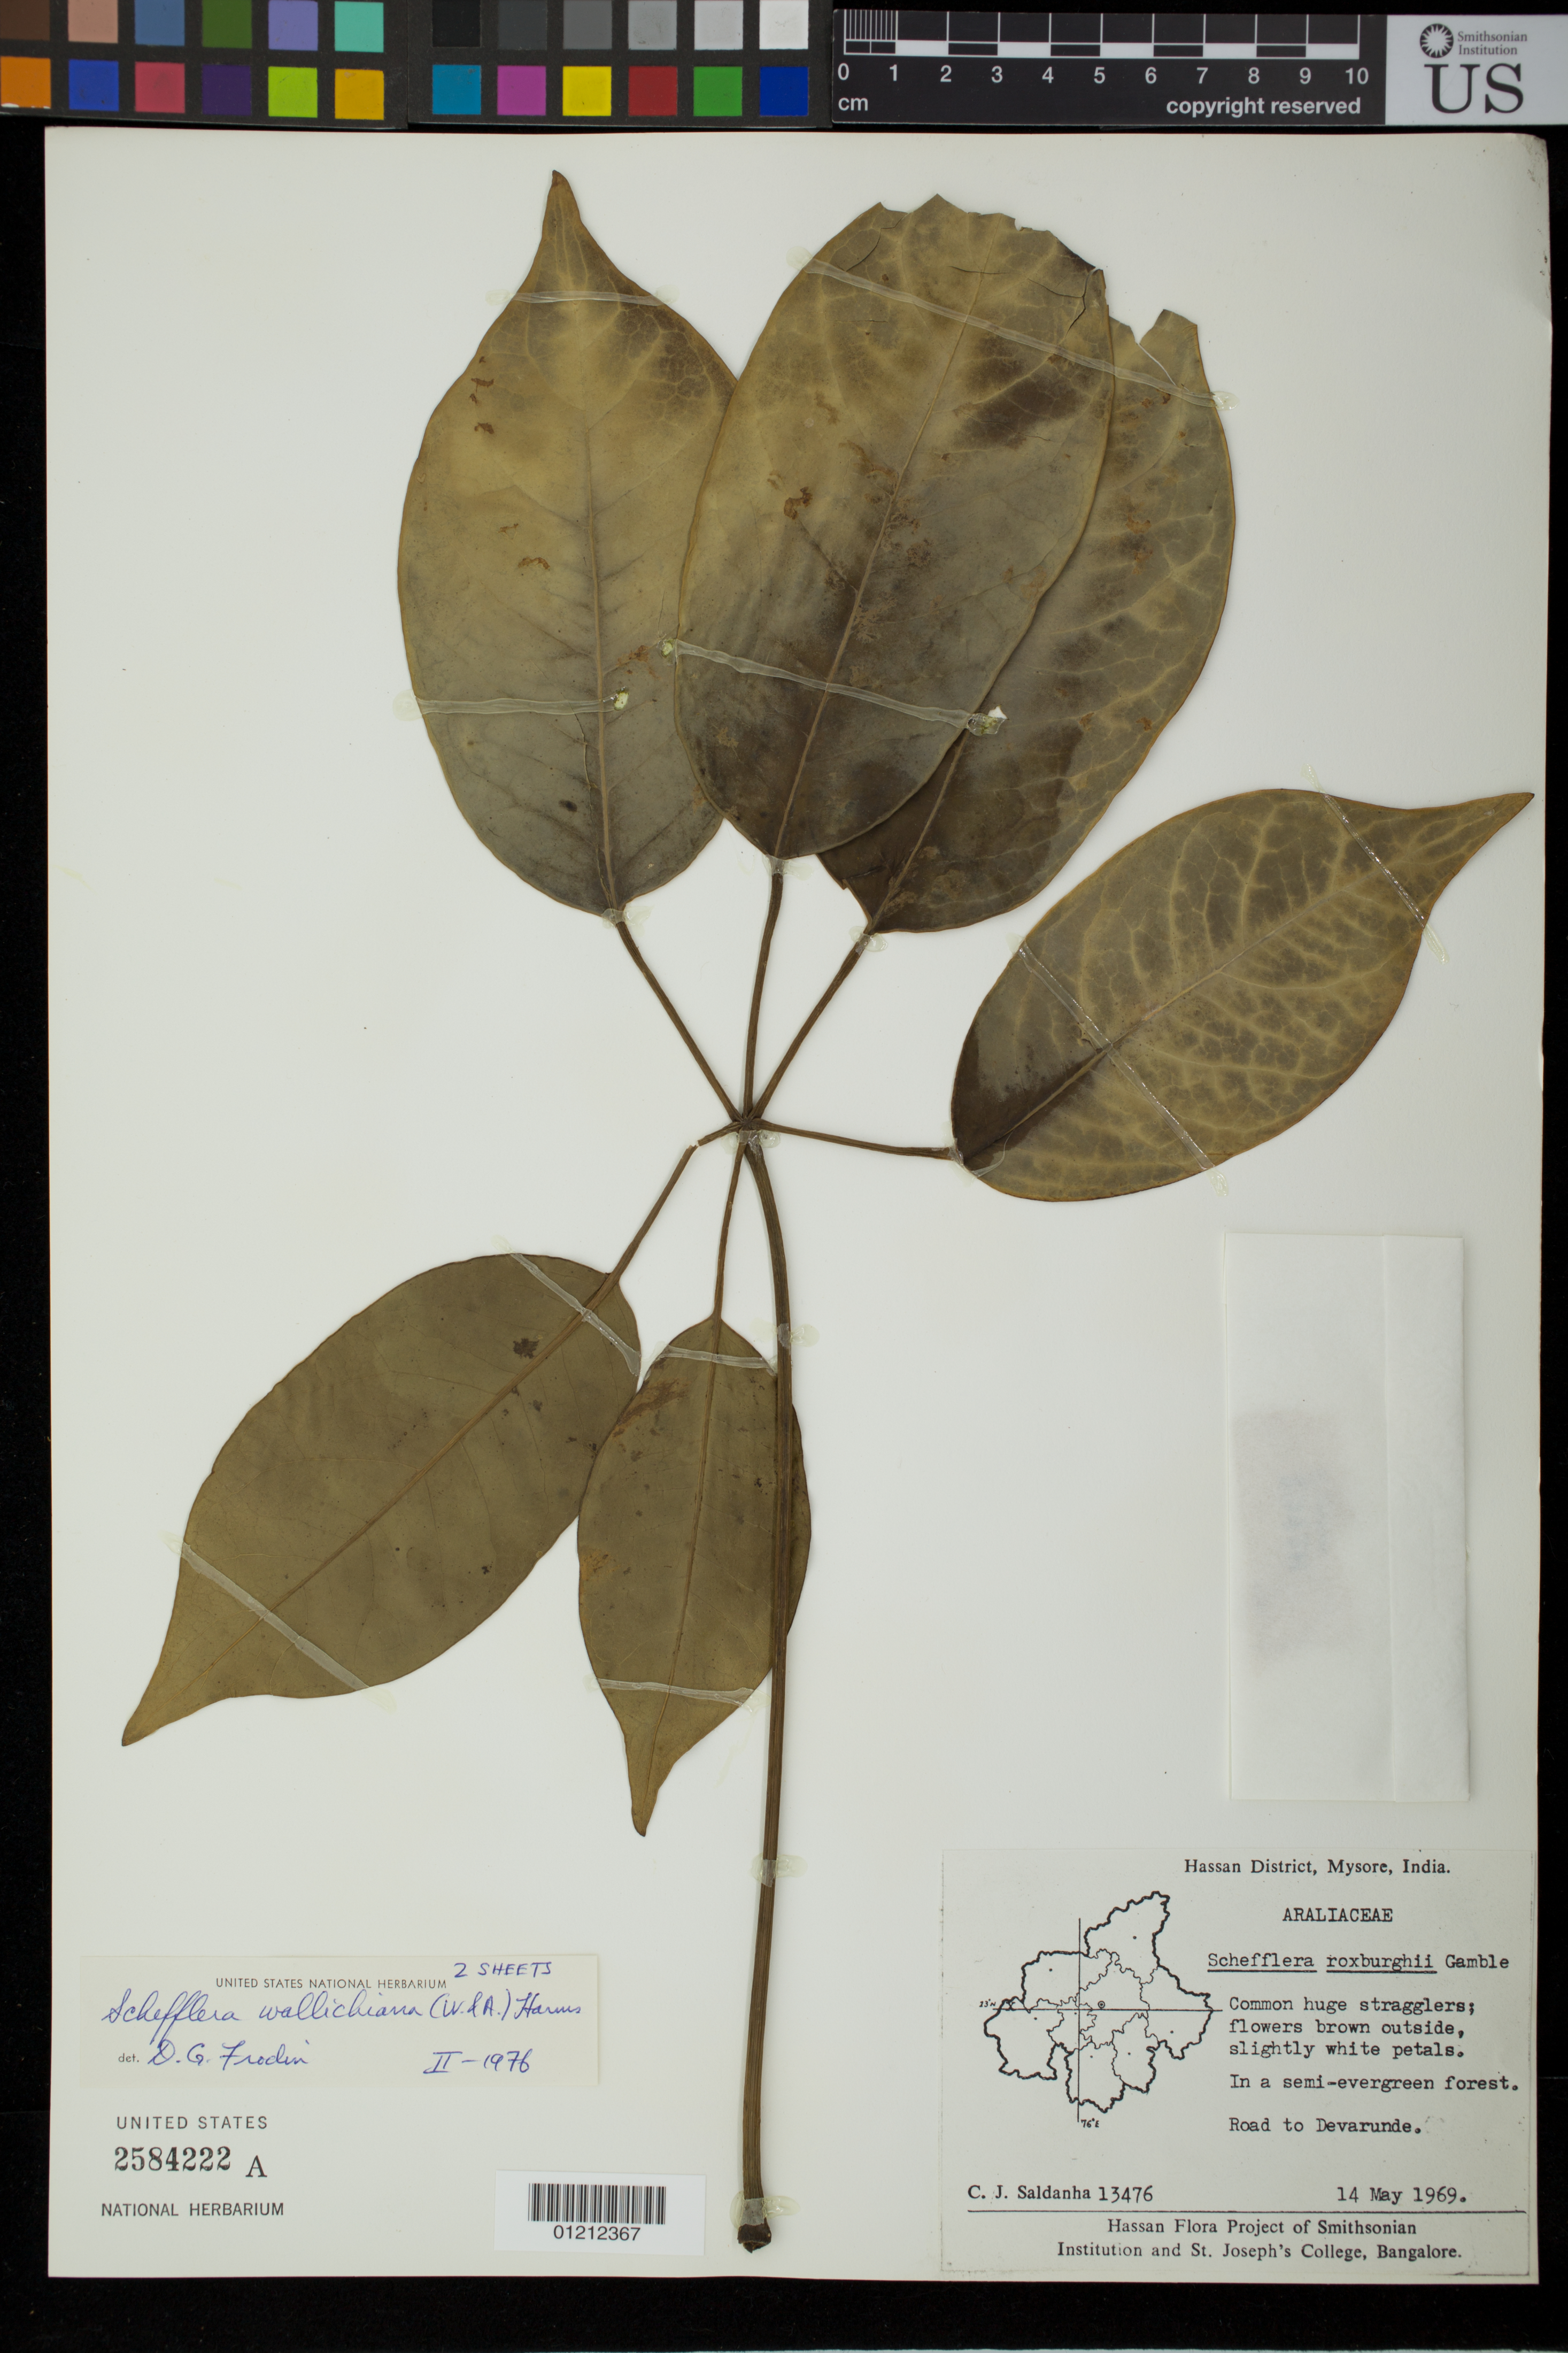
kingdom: Plantae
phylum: Tracheophyta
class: Magnoliopsida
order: Apiales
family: Araliaceae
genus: Schefflera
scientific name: Schefflera wallichiana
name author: Harms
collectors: C. J. Saldanha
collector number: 13476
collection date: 1969-05-14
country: India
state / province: Karnataka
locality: Hassan District, Mysore. Road to Devarunde. In a semi-evergreen forest.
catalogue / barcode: US 2584222A